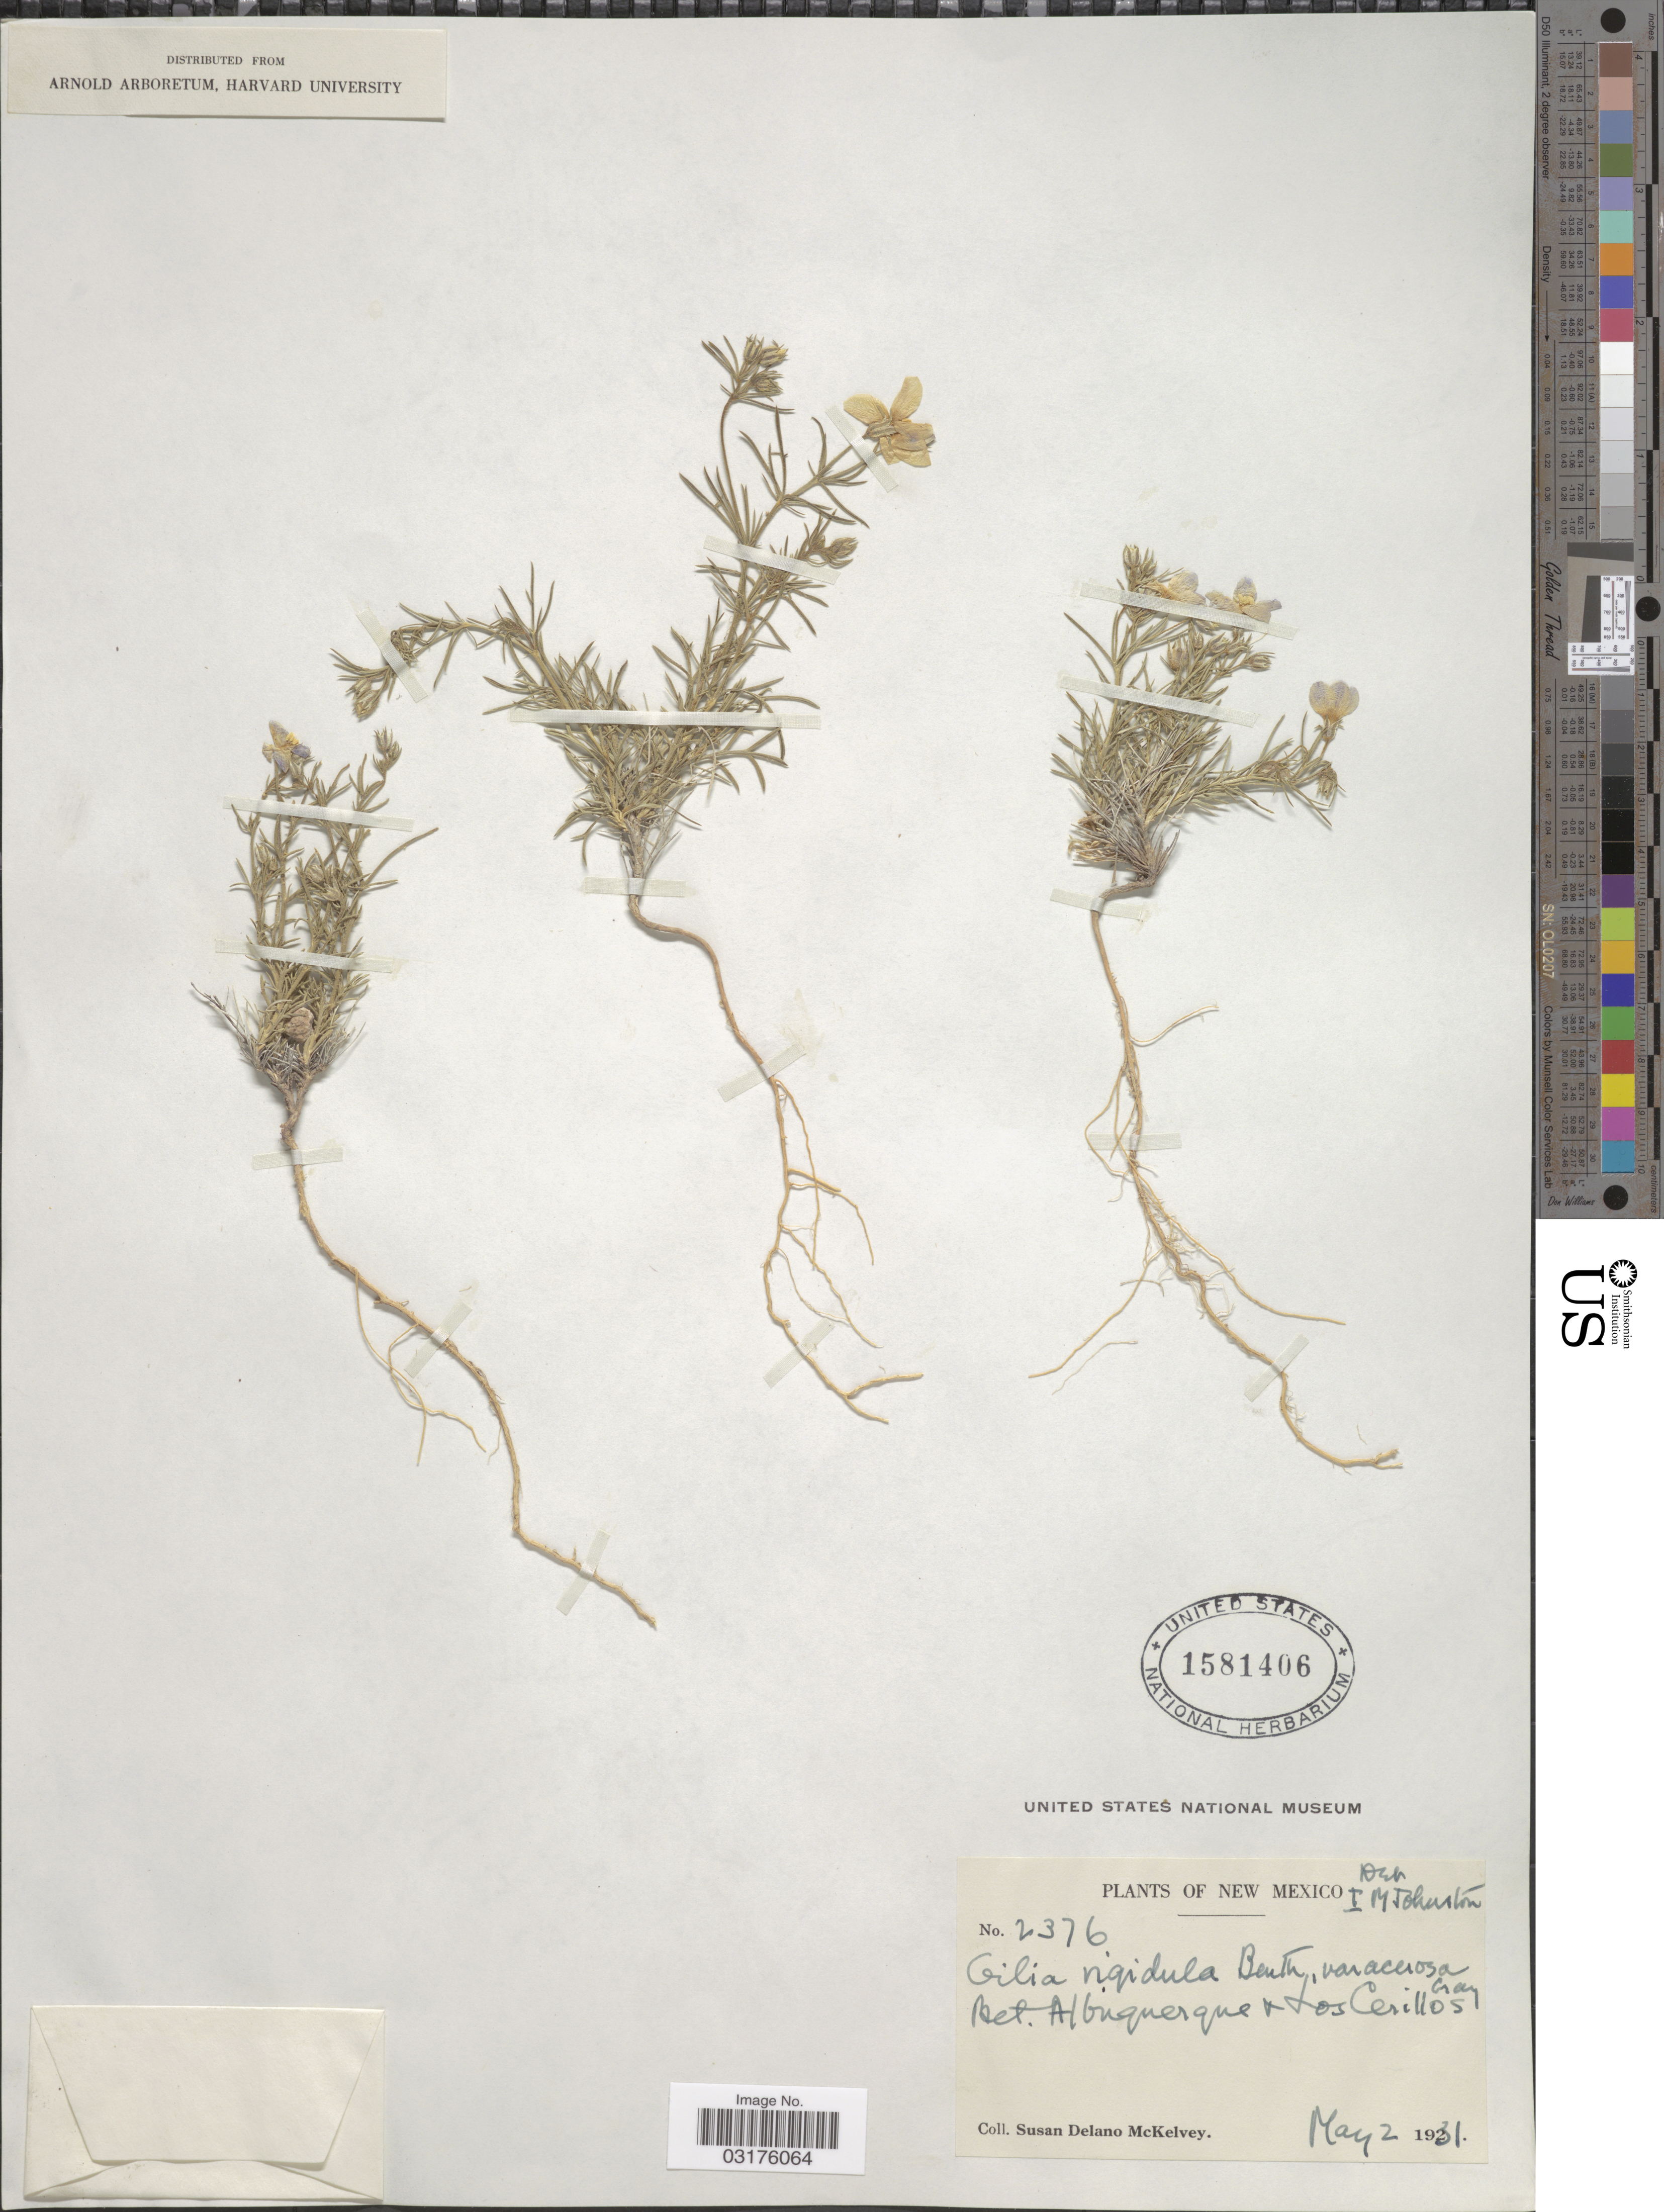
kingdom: Plantae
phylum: Tracheophyta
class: Magnoliopsida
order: Ericales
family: Polemoniaceae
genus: Giliastrum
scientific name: Giliastrum acerosum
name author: (A. Gray) Rydb.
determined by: Strong, Mark T., (BOT), Smithsonian Institution - National Museum of Natural History (UNITED STATES)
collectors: S. A. McKelvey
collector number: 2376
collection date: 1931-05-02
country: United States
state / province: New Mexico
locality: Bet. Albuquerque & Los Cerillos.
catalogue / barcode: US 1581406